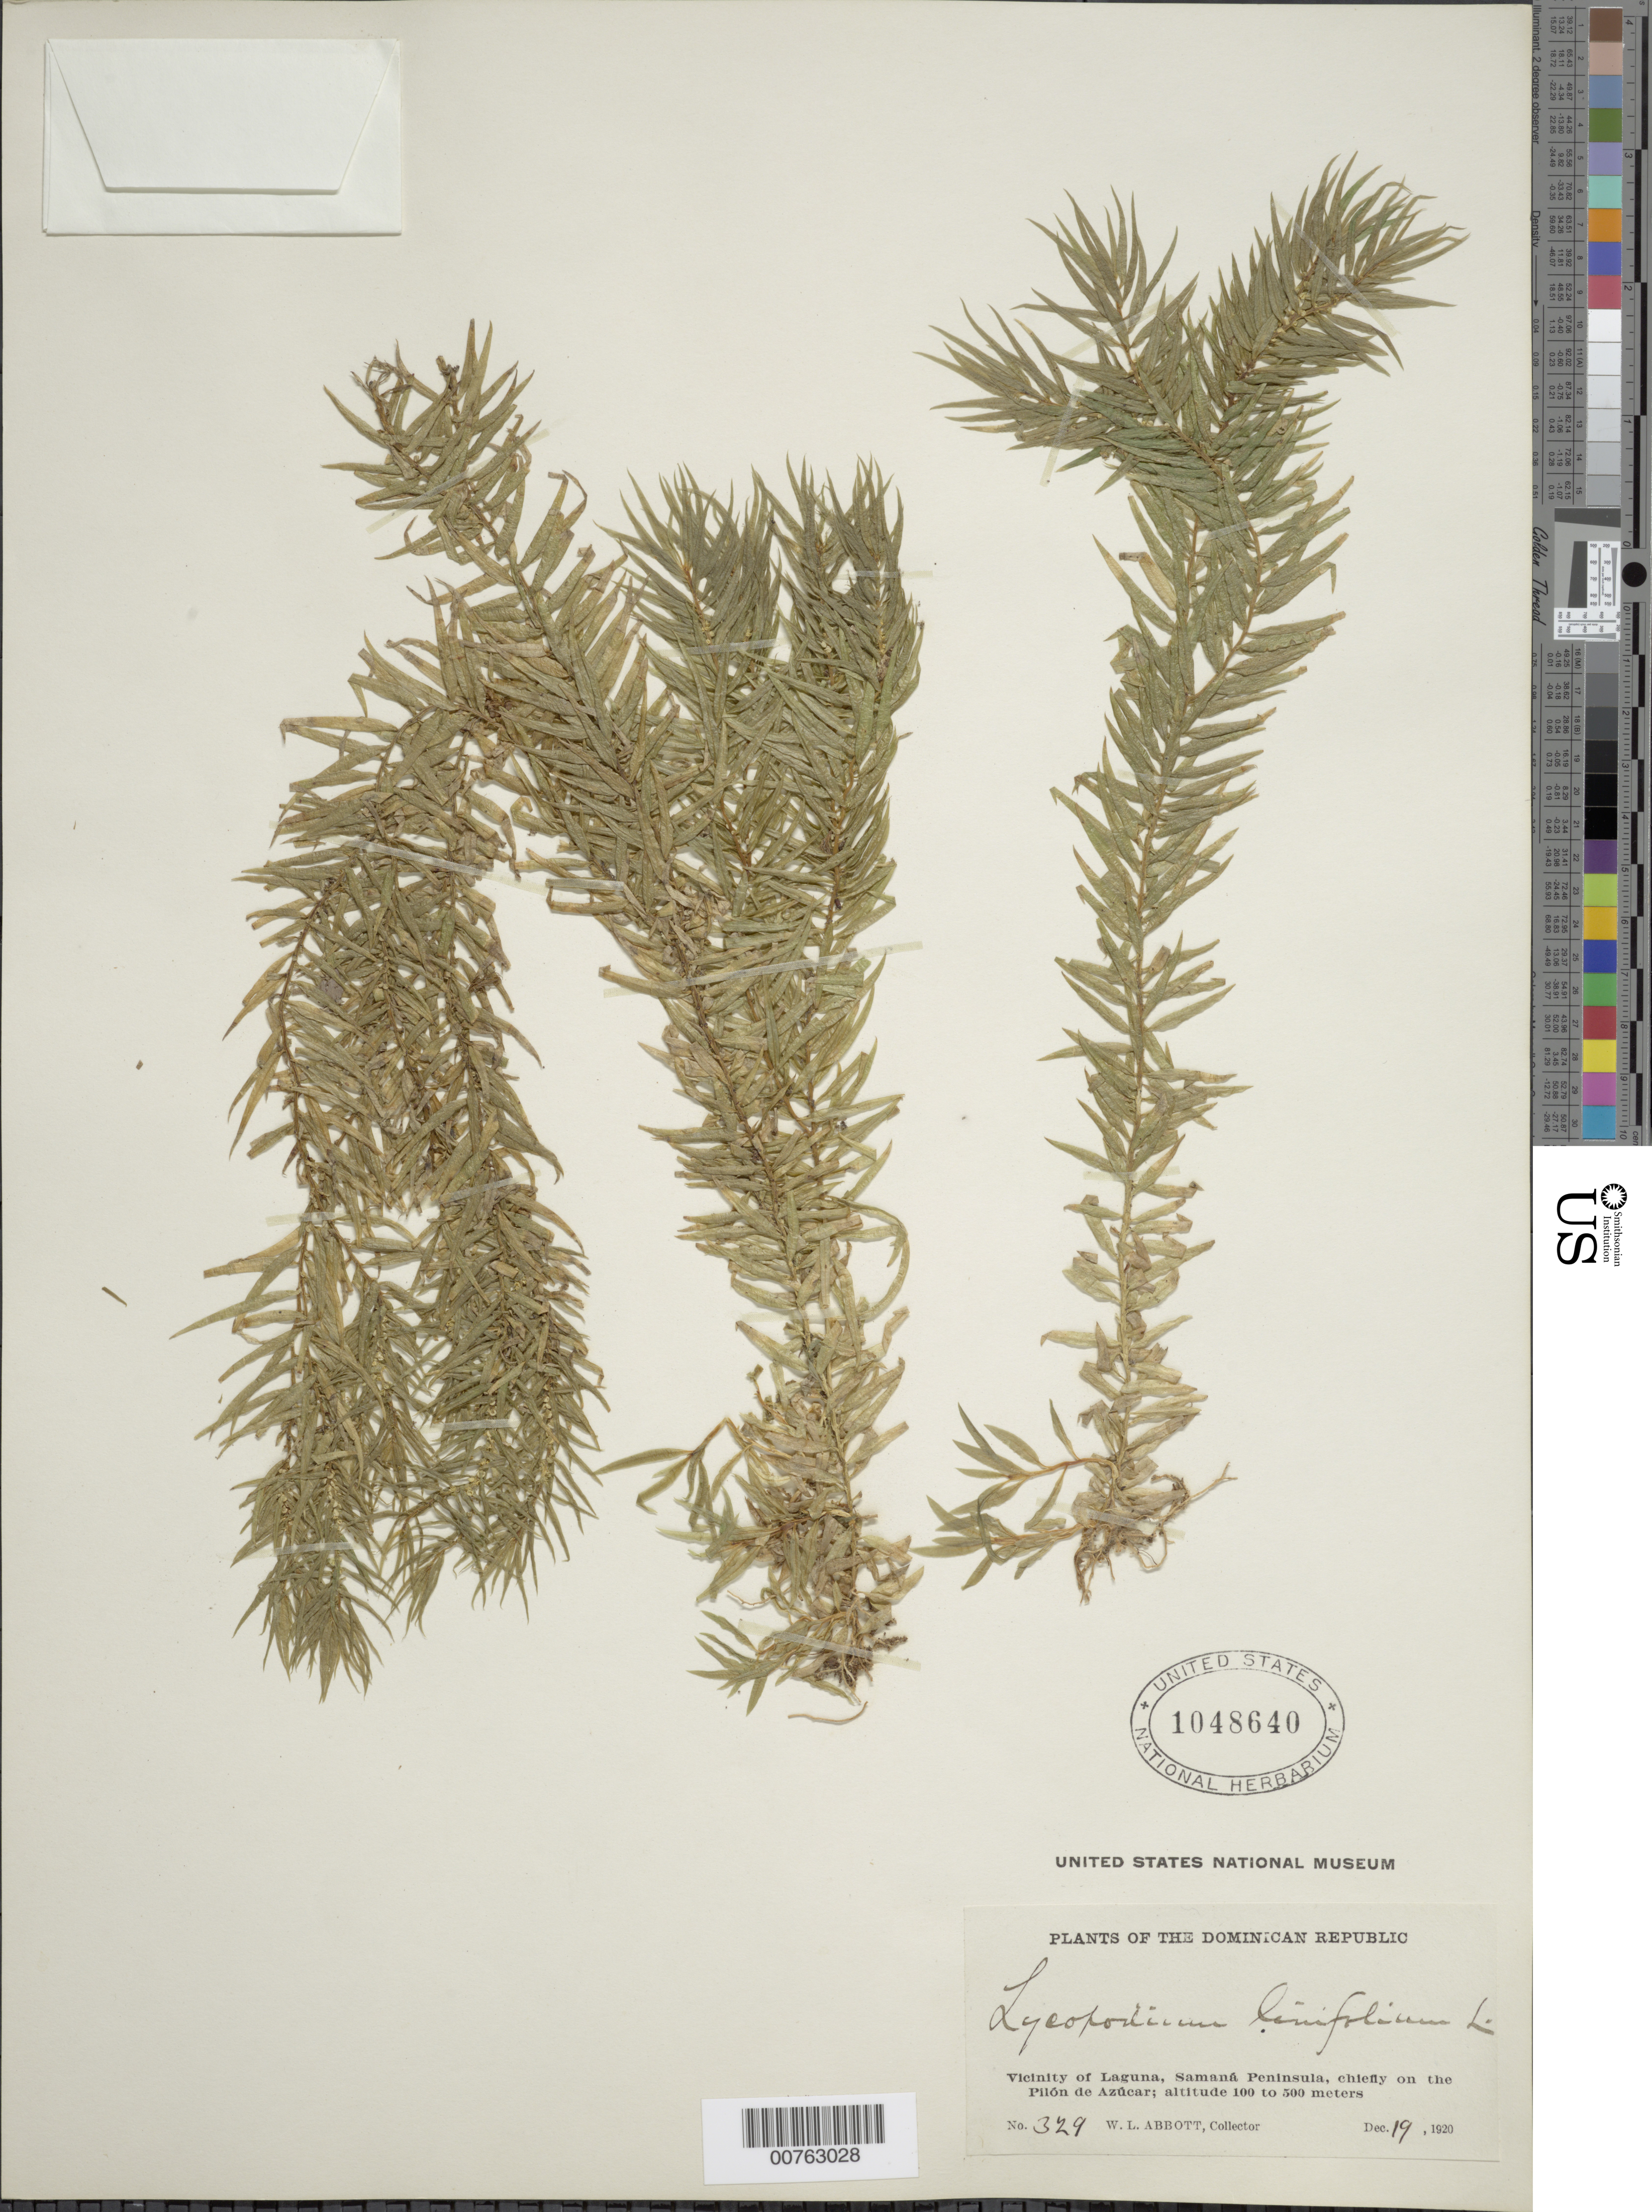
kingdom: Plantae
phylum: Tracheophyta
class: Lycopodiopsida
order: Lycopodiales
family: Lycopodiaceae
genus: Phlegmariurus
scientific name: Phlegmariurus linifolius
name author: (L.) B. Øllg.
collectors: W. L. Abbott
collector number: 329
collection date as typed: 19 Dec 1920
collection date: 1920-12-19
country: Dominican Republic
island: Hispaniola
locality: Vicinity of Laguna, Samaná Peninsula, chiefly on the Pilón de Azúcar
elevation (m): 100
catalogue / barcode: US 1048640